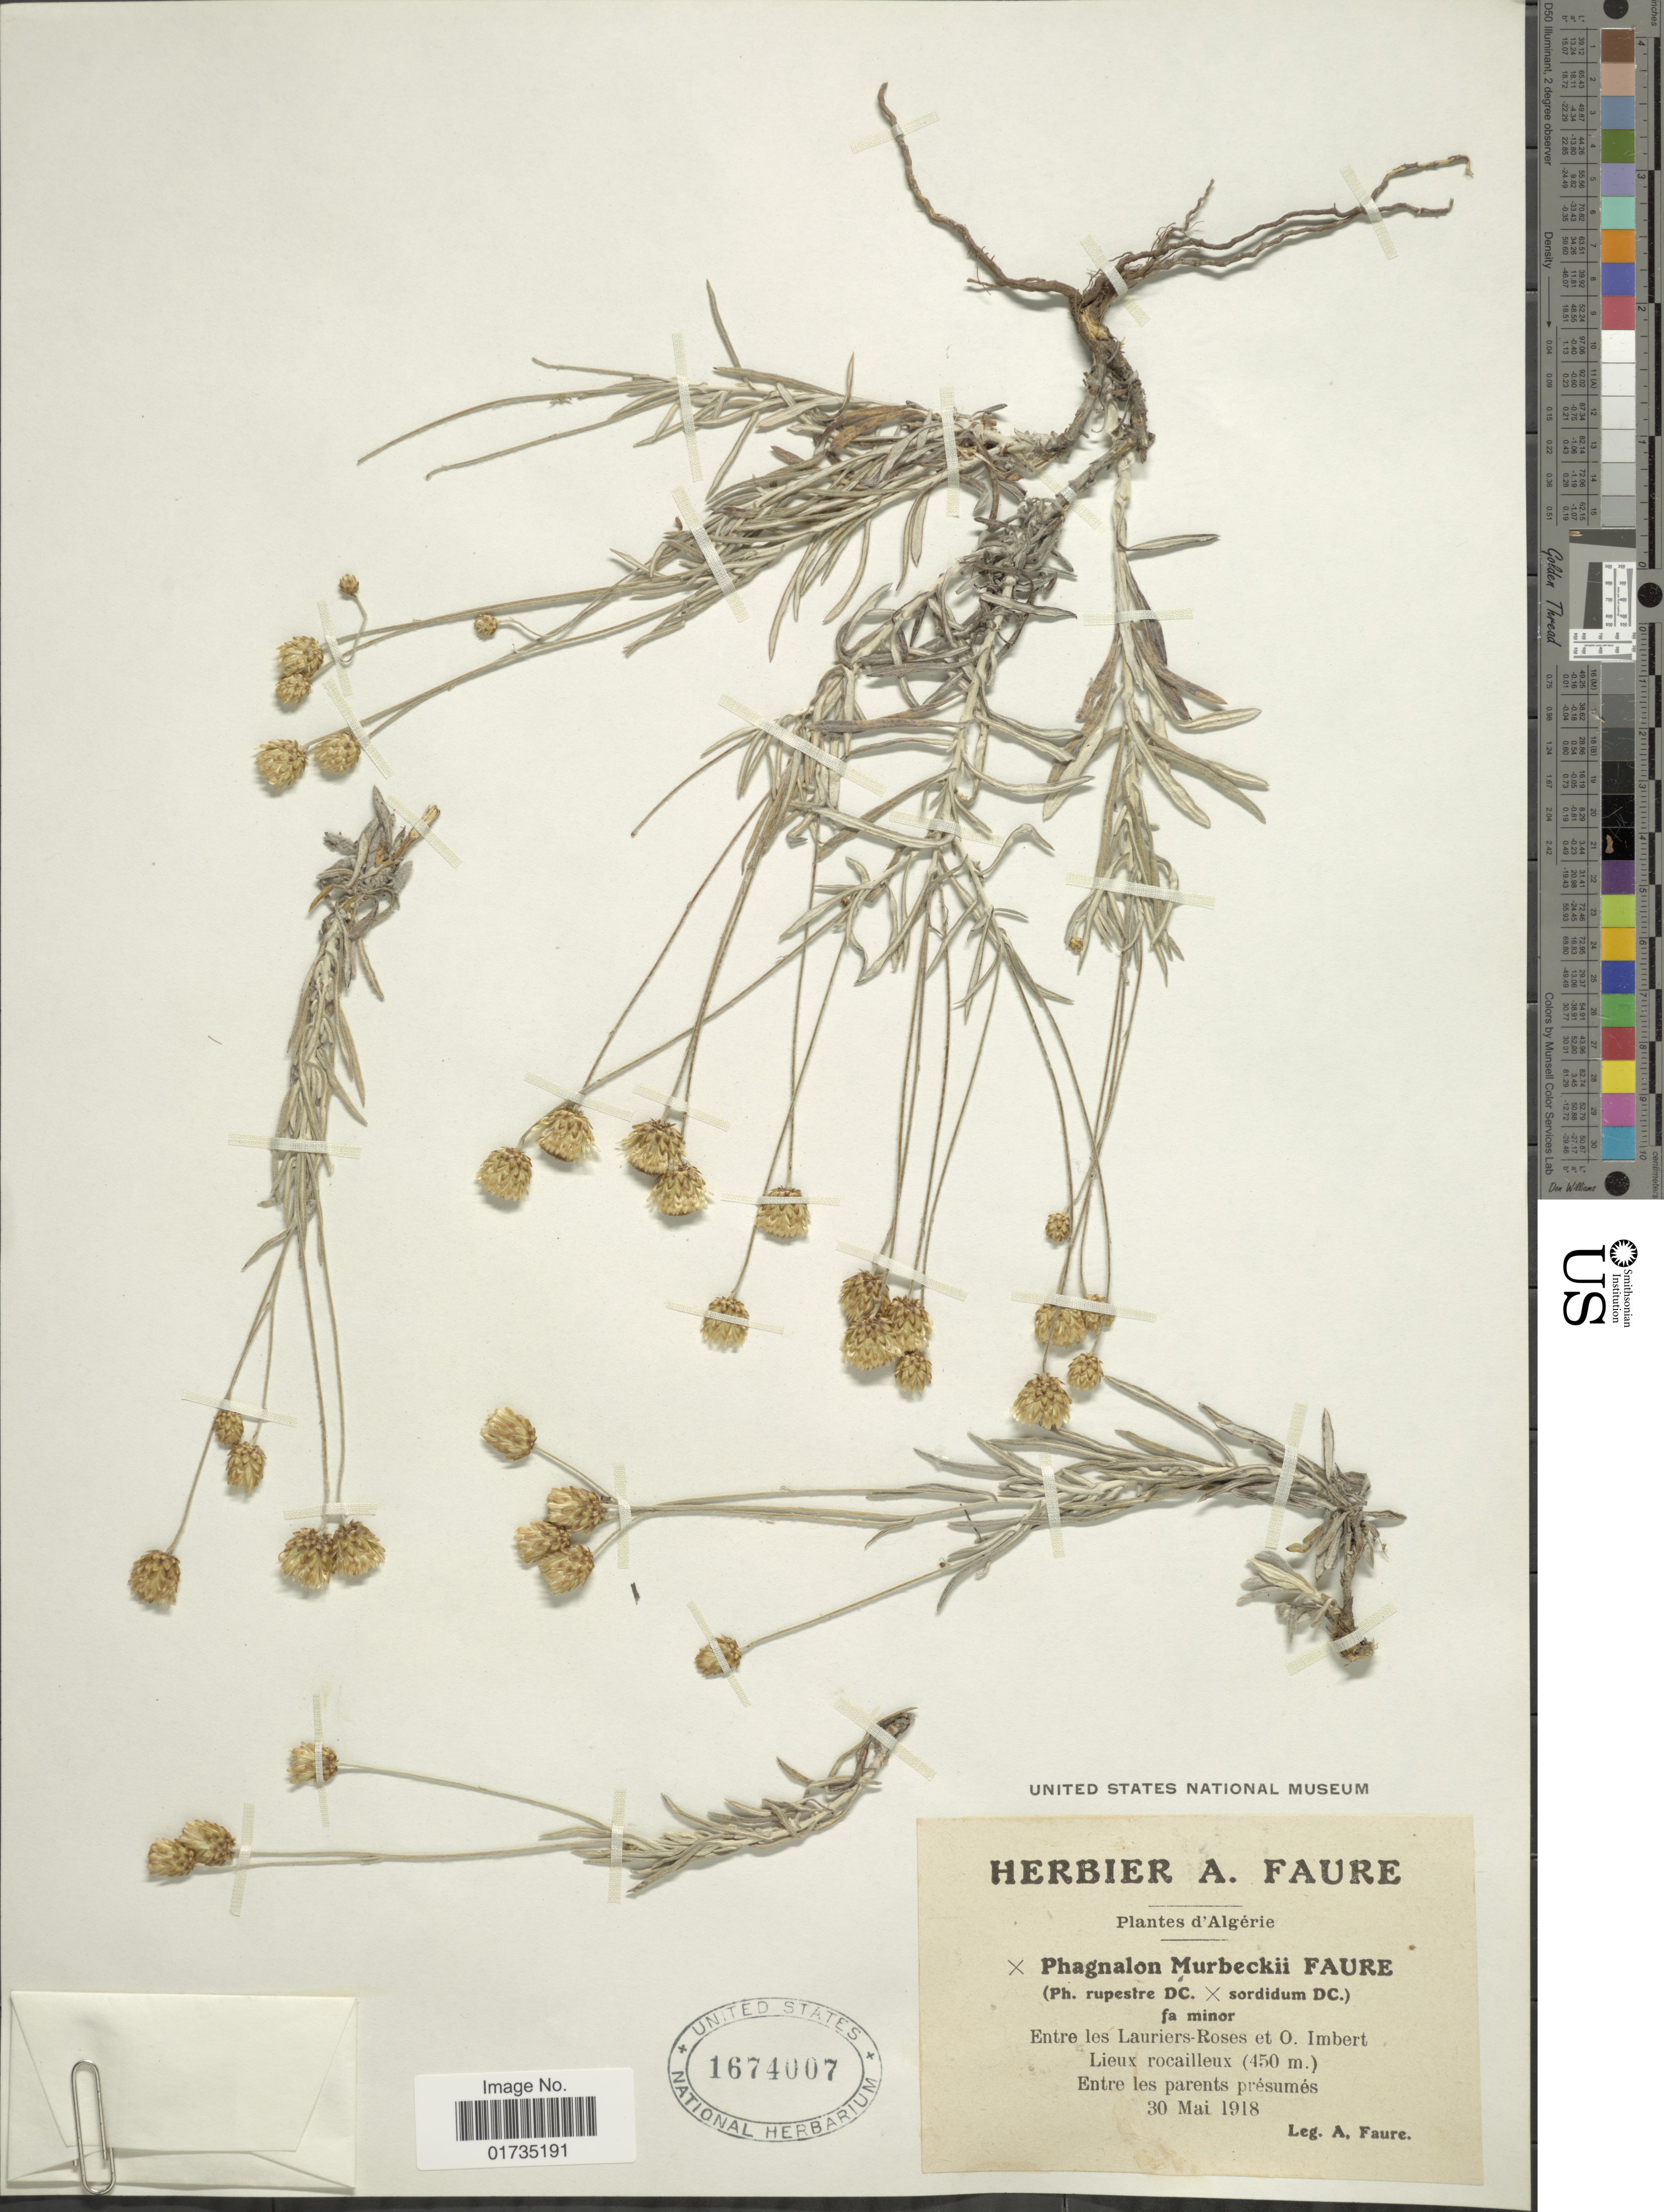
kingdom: Plantae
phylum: Tracheophyta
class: Magnoliopsida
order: Asterales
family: Asteraceae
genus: Phagnalon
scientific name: Phagnalon murbekii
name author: Faure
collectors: A. Faure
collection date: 1915-05-30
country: Algeria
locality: Algerie. Entre les Lauriers-Roses et O.Imbert Lieux rocailleux. Entre les parents presumes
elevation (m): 450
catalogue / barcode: US 1674007